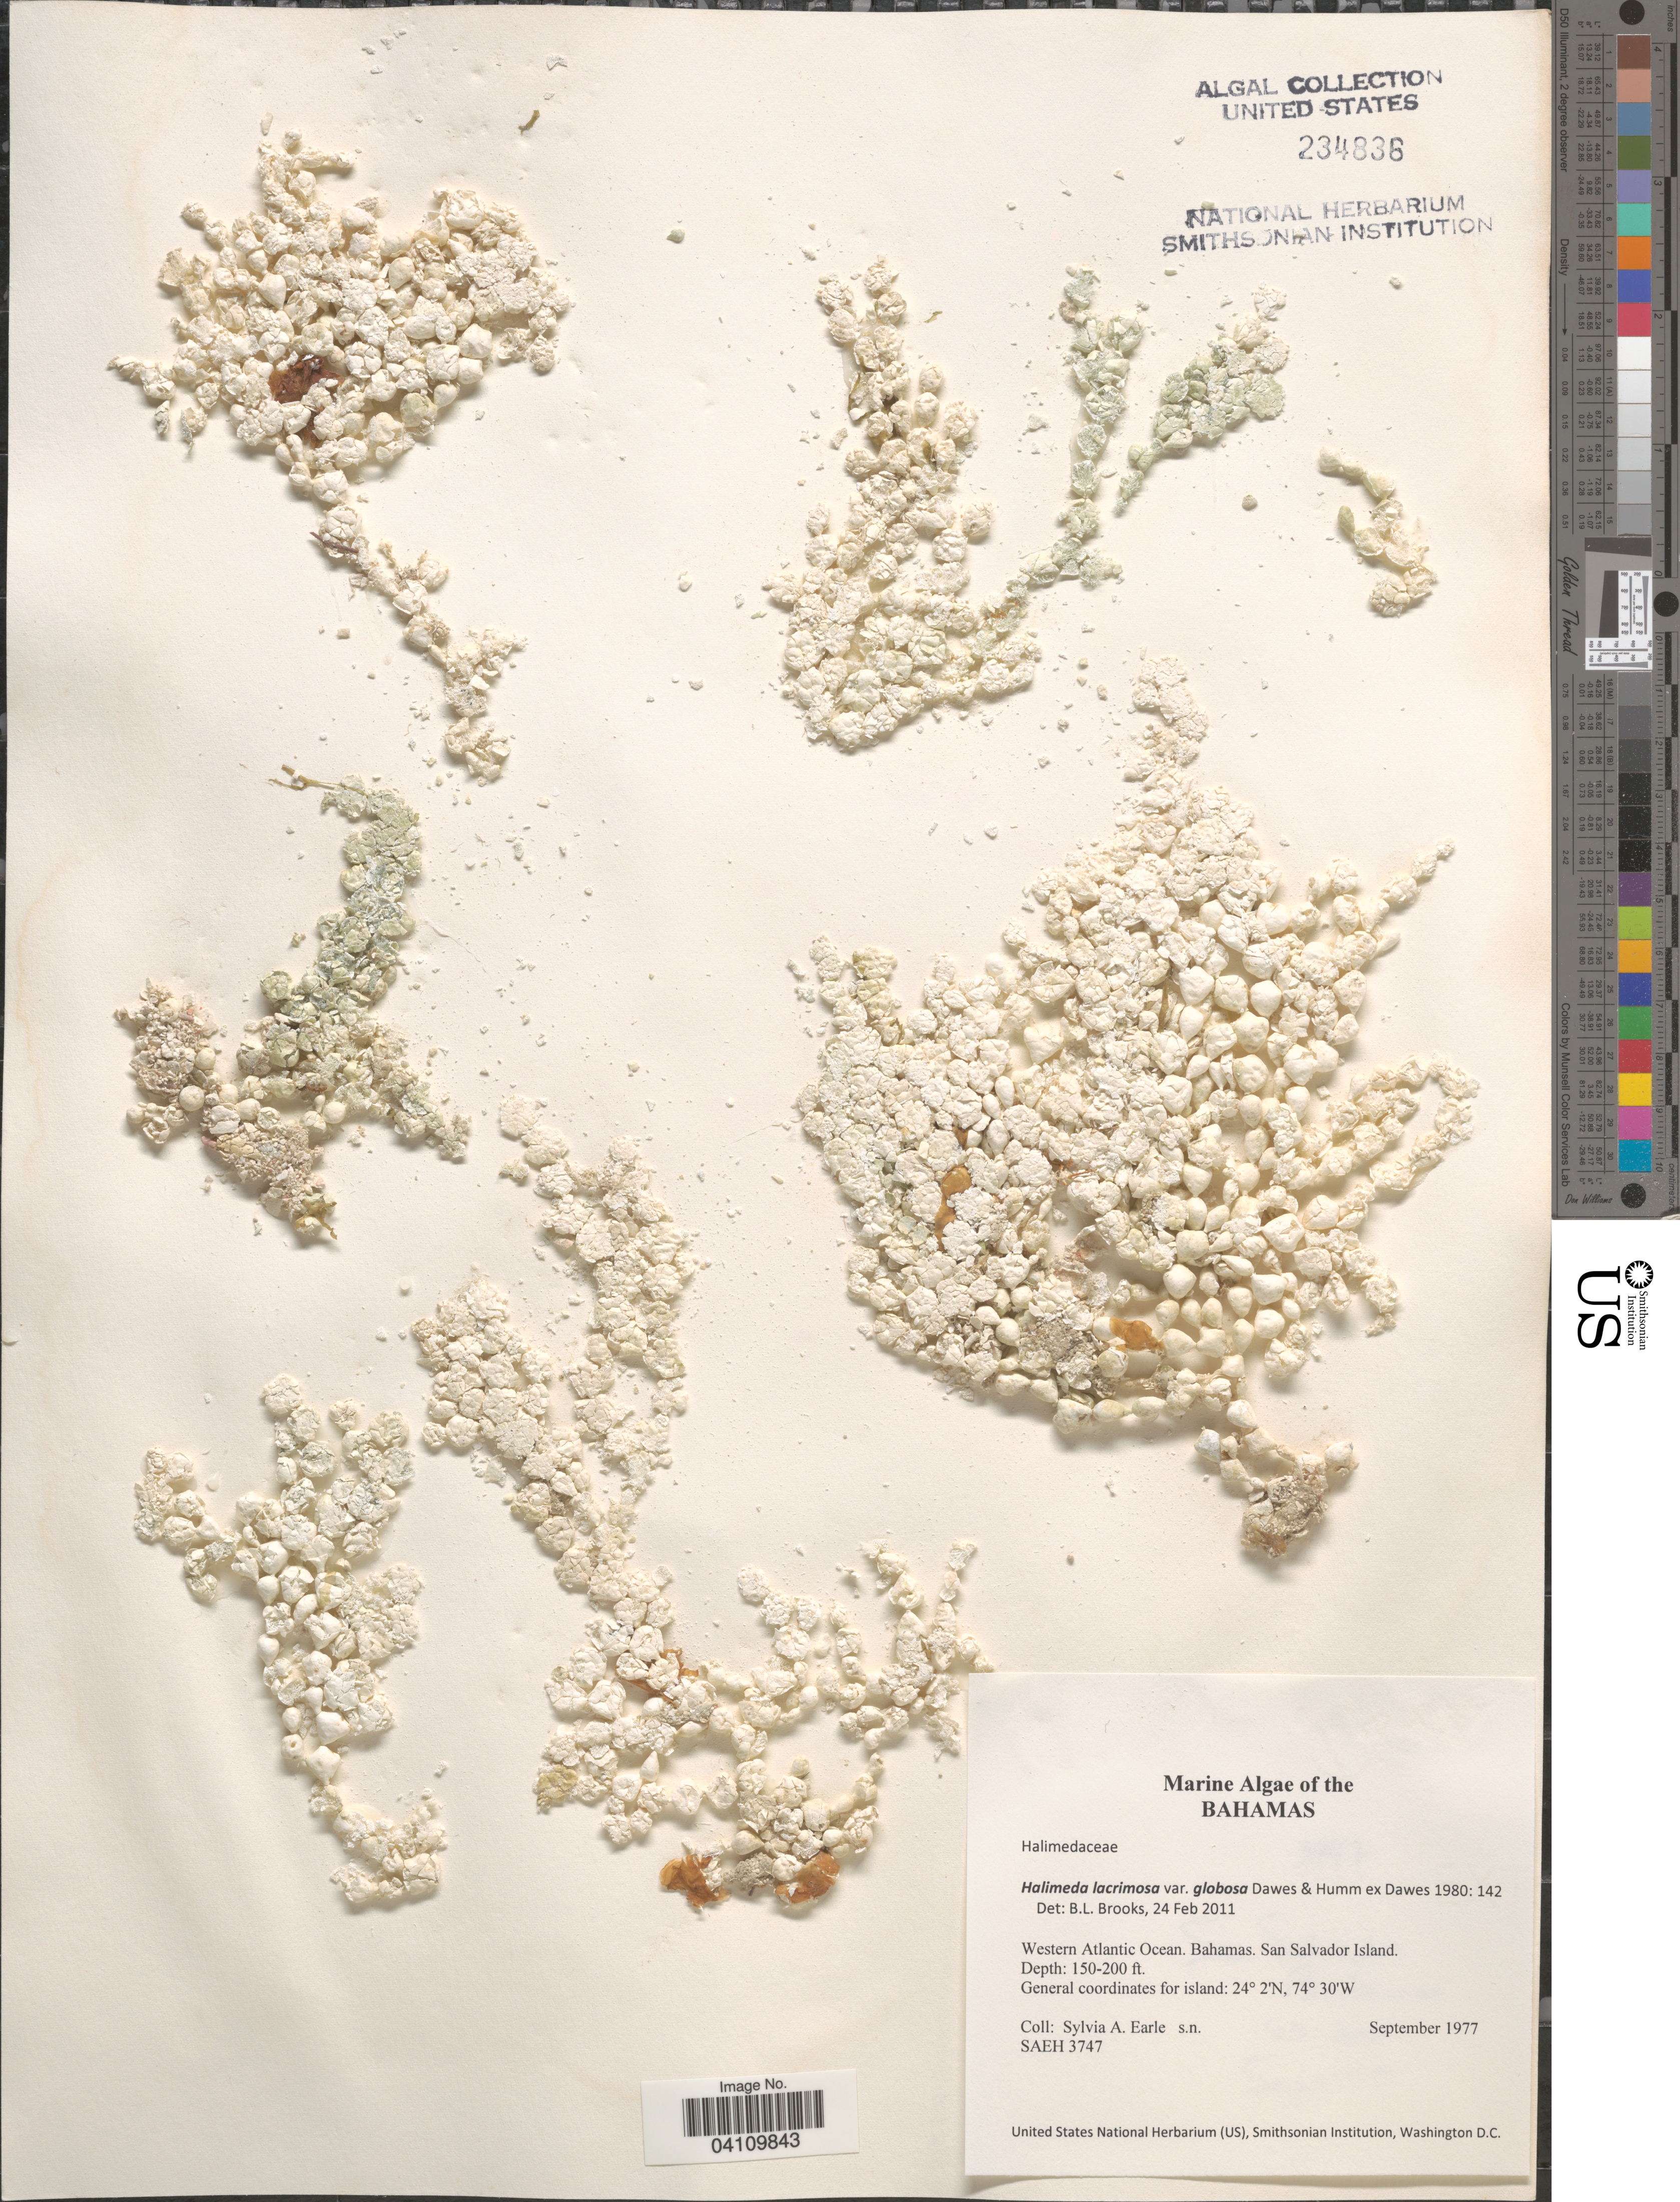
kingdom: Plantae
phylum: Chlorophyta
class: Ulvophyceae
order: Bryopsidales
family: Halimedaceae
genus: Halimeda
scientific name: Halimeda lacrimosa var. globosa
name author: Dawes & Humm ex Dawes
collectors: S. A. Earle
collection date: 1977-09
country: Bahamas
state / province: San Salvador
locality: Western Atlantic Ocean. San Salvador Island.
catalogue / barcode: US 234836